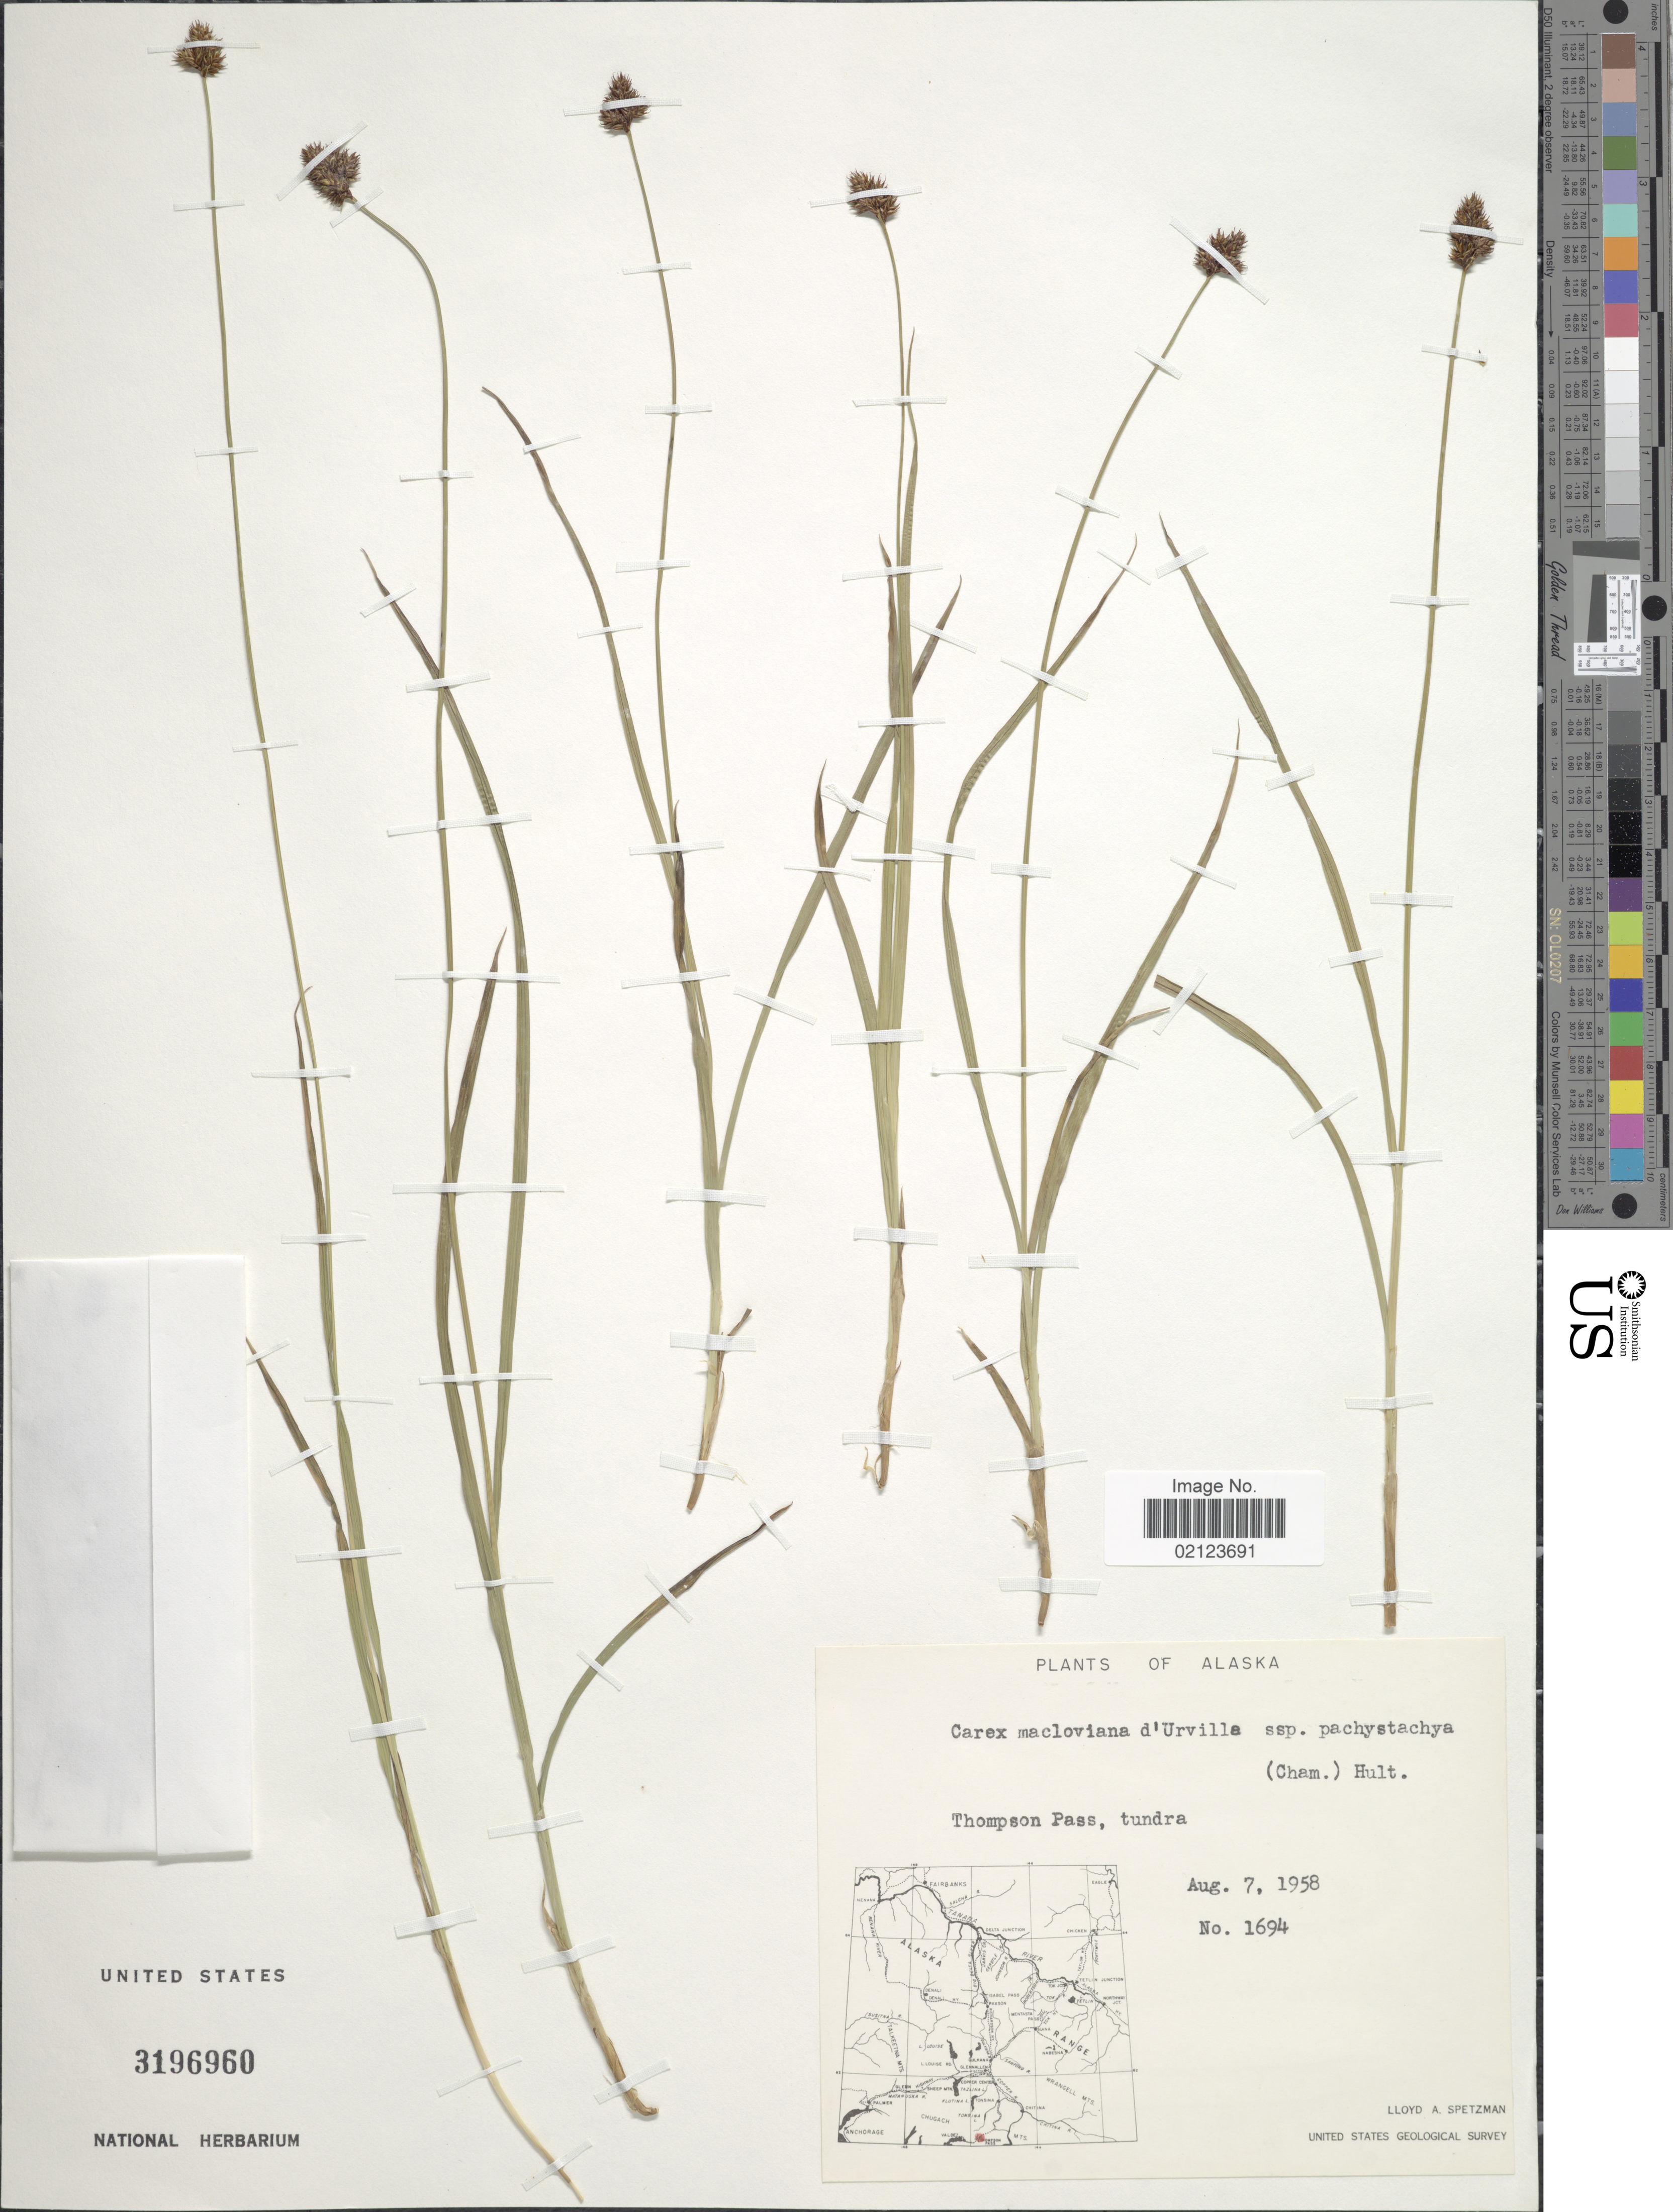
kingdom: Plantae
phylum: Tracheophyta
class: Liliopsida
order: Poales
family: Cyperaceae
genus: Carex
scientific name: Carex pachystachya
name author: Cham. ex Steud.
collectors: L. Spetzman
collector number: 1694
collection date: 1958-08-07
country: United States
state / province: Alaska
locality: Thompson Pass, tundra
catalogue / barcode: US 3196960